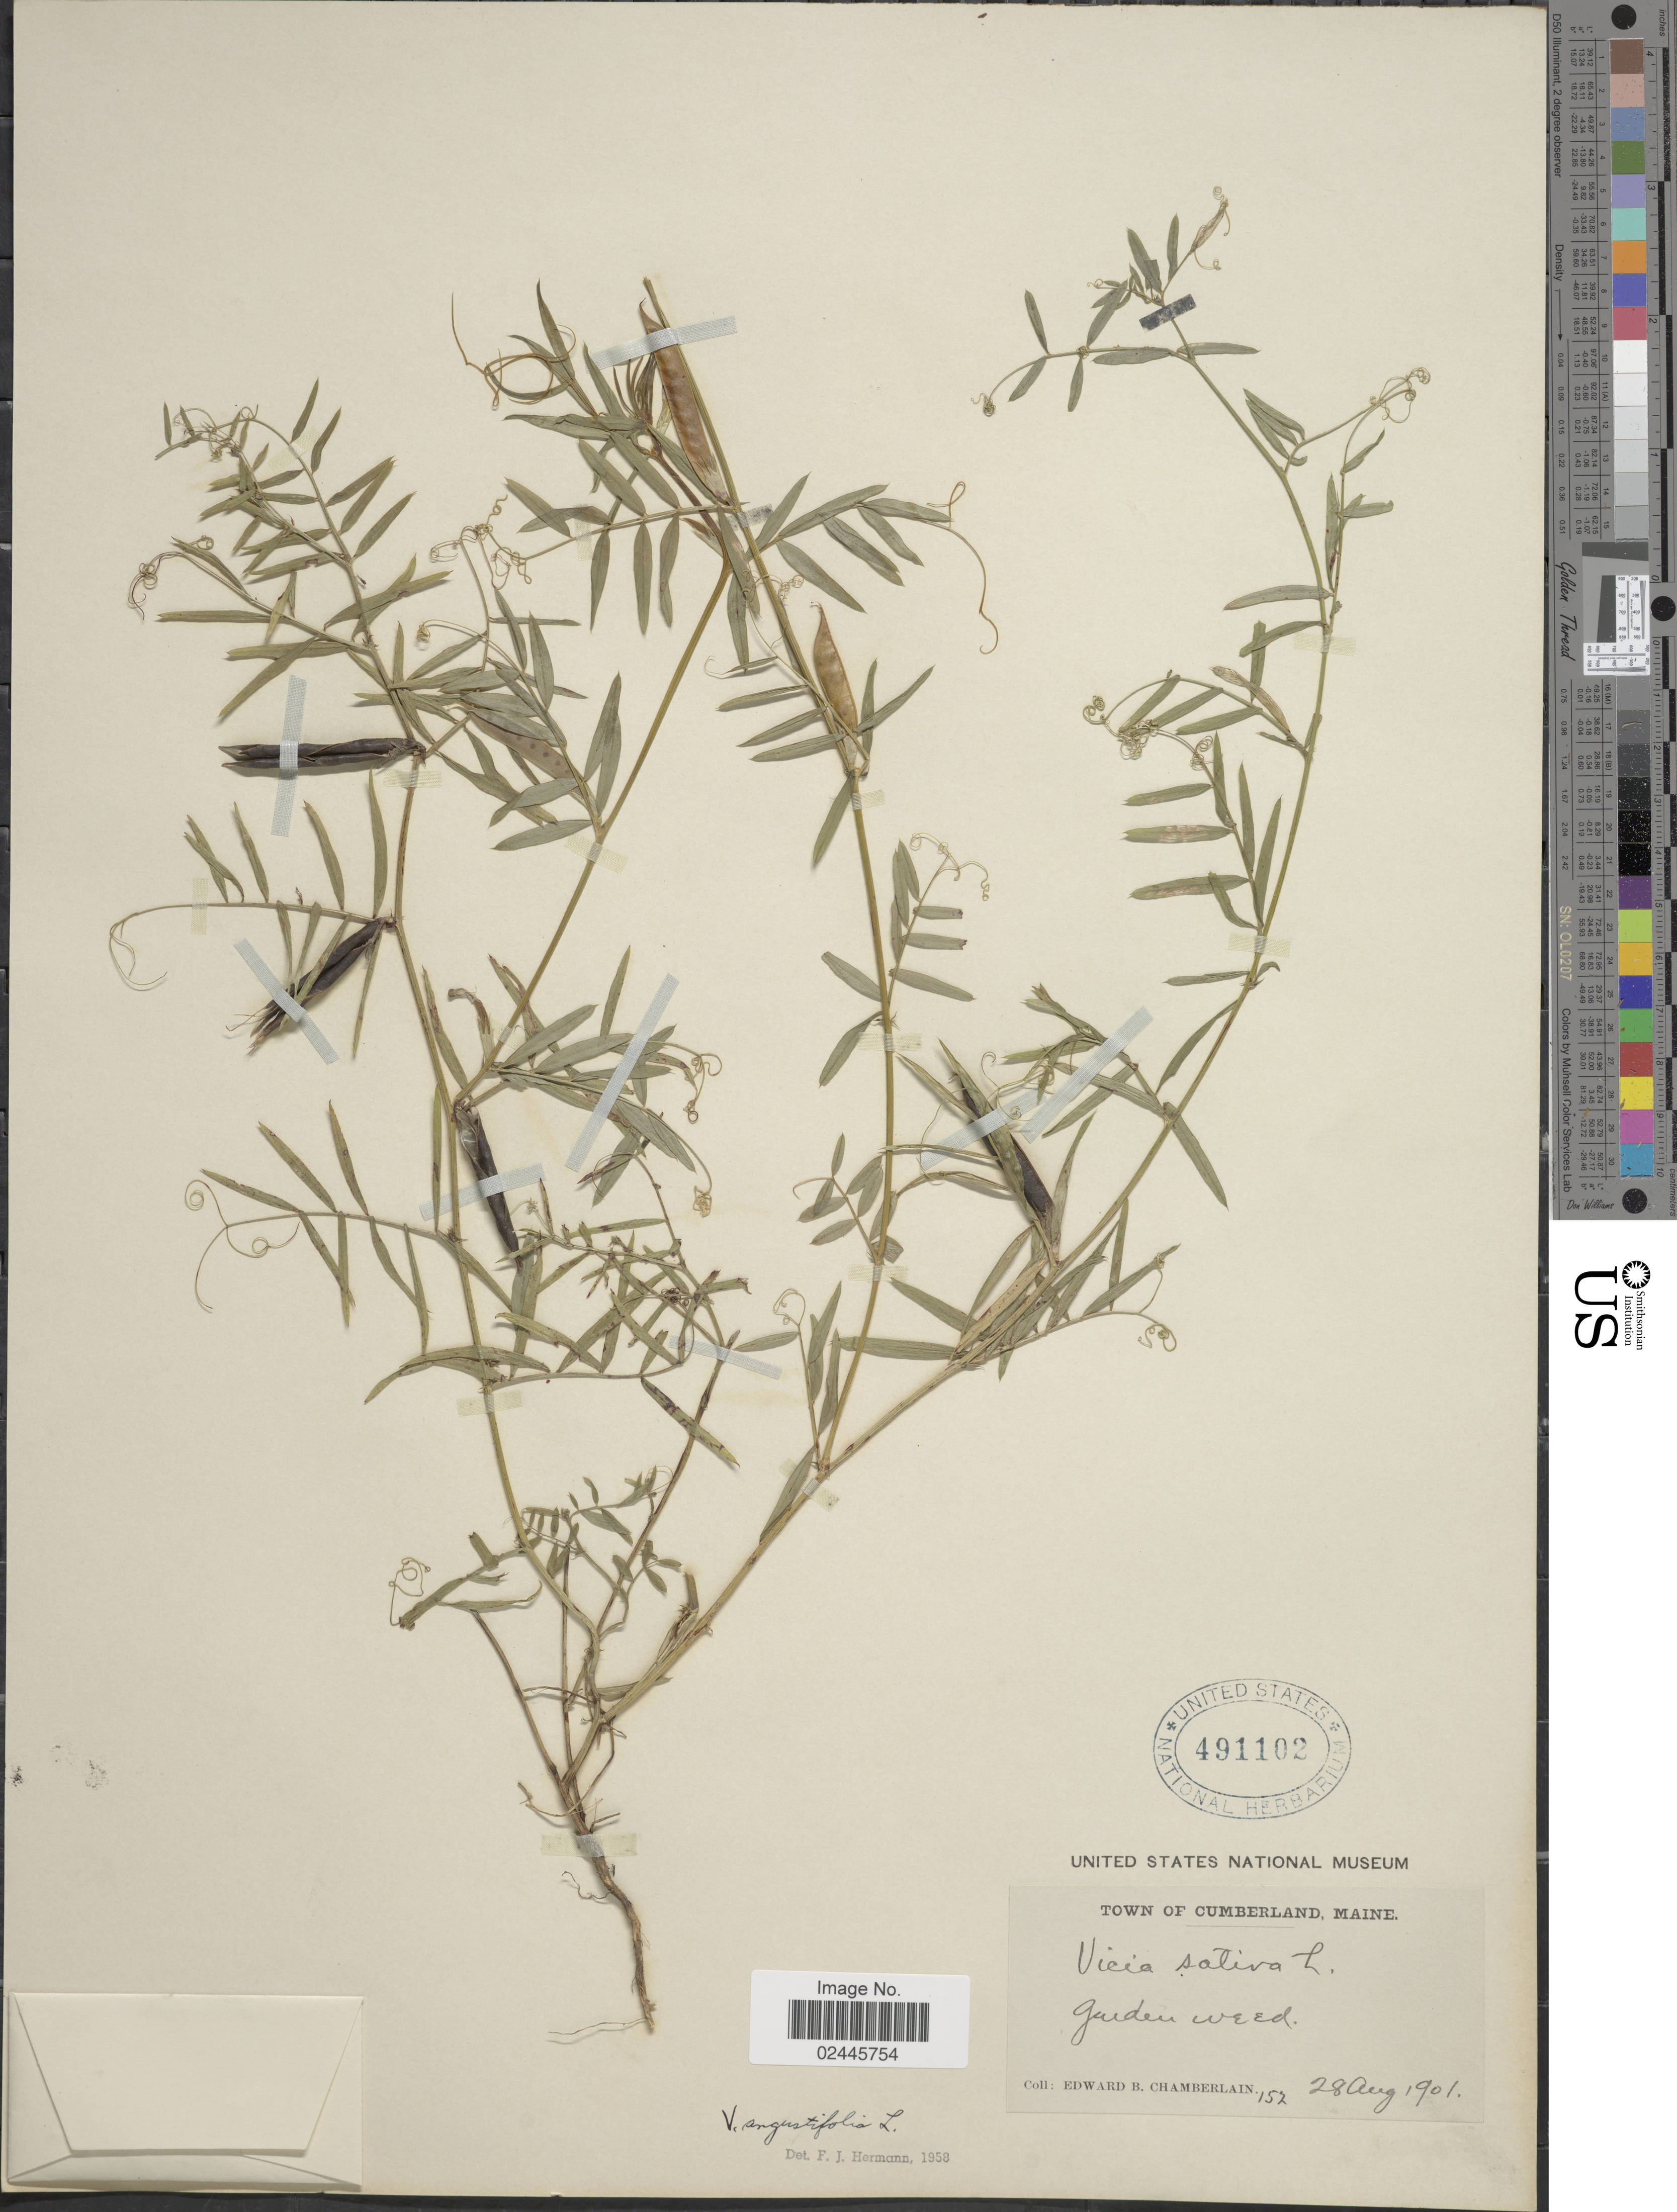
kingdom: Plantae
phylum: Tracheophyta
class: Magnoliopsida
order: Fabales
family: Fabaceae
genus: Vicia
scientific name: Vicia angustifolia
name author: L.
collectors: E. Chamberlain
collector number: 152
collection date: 1901-08-28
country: United States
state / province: Maine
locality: Town of Cumberland, Maine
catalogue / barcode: US 491102